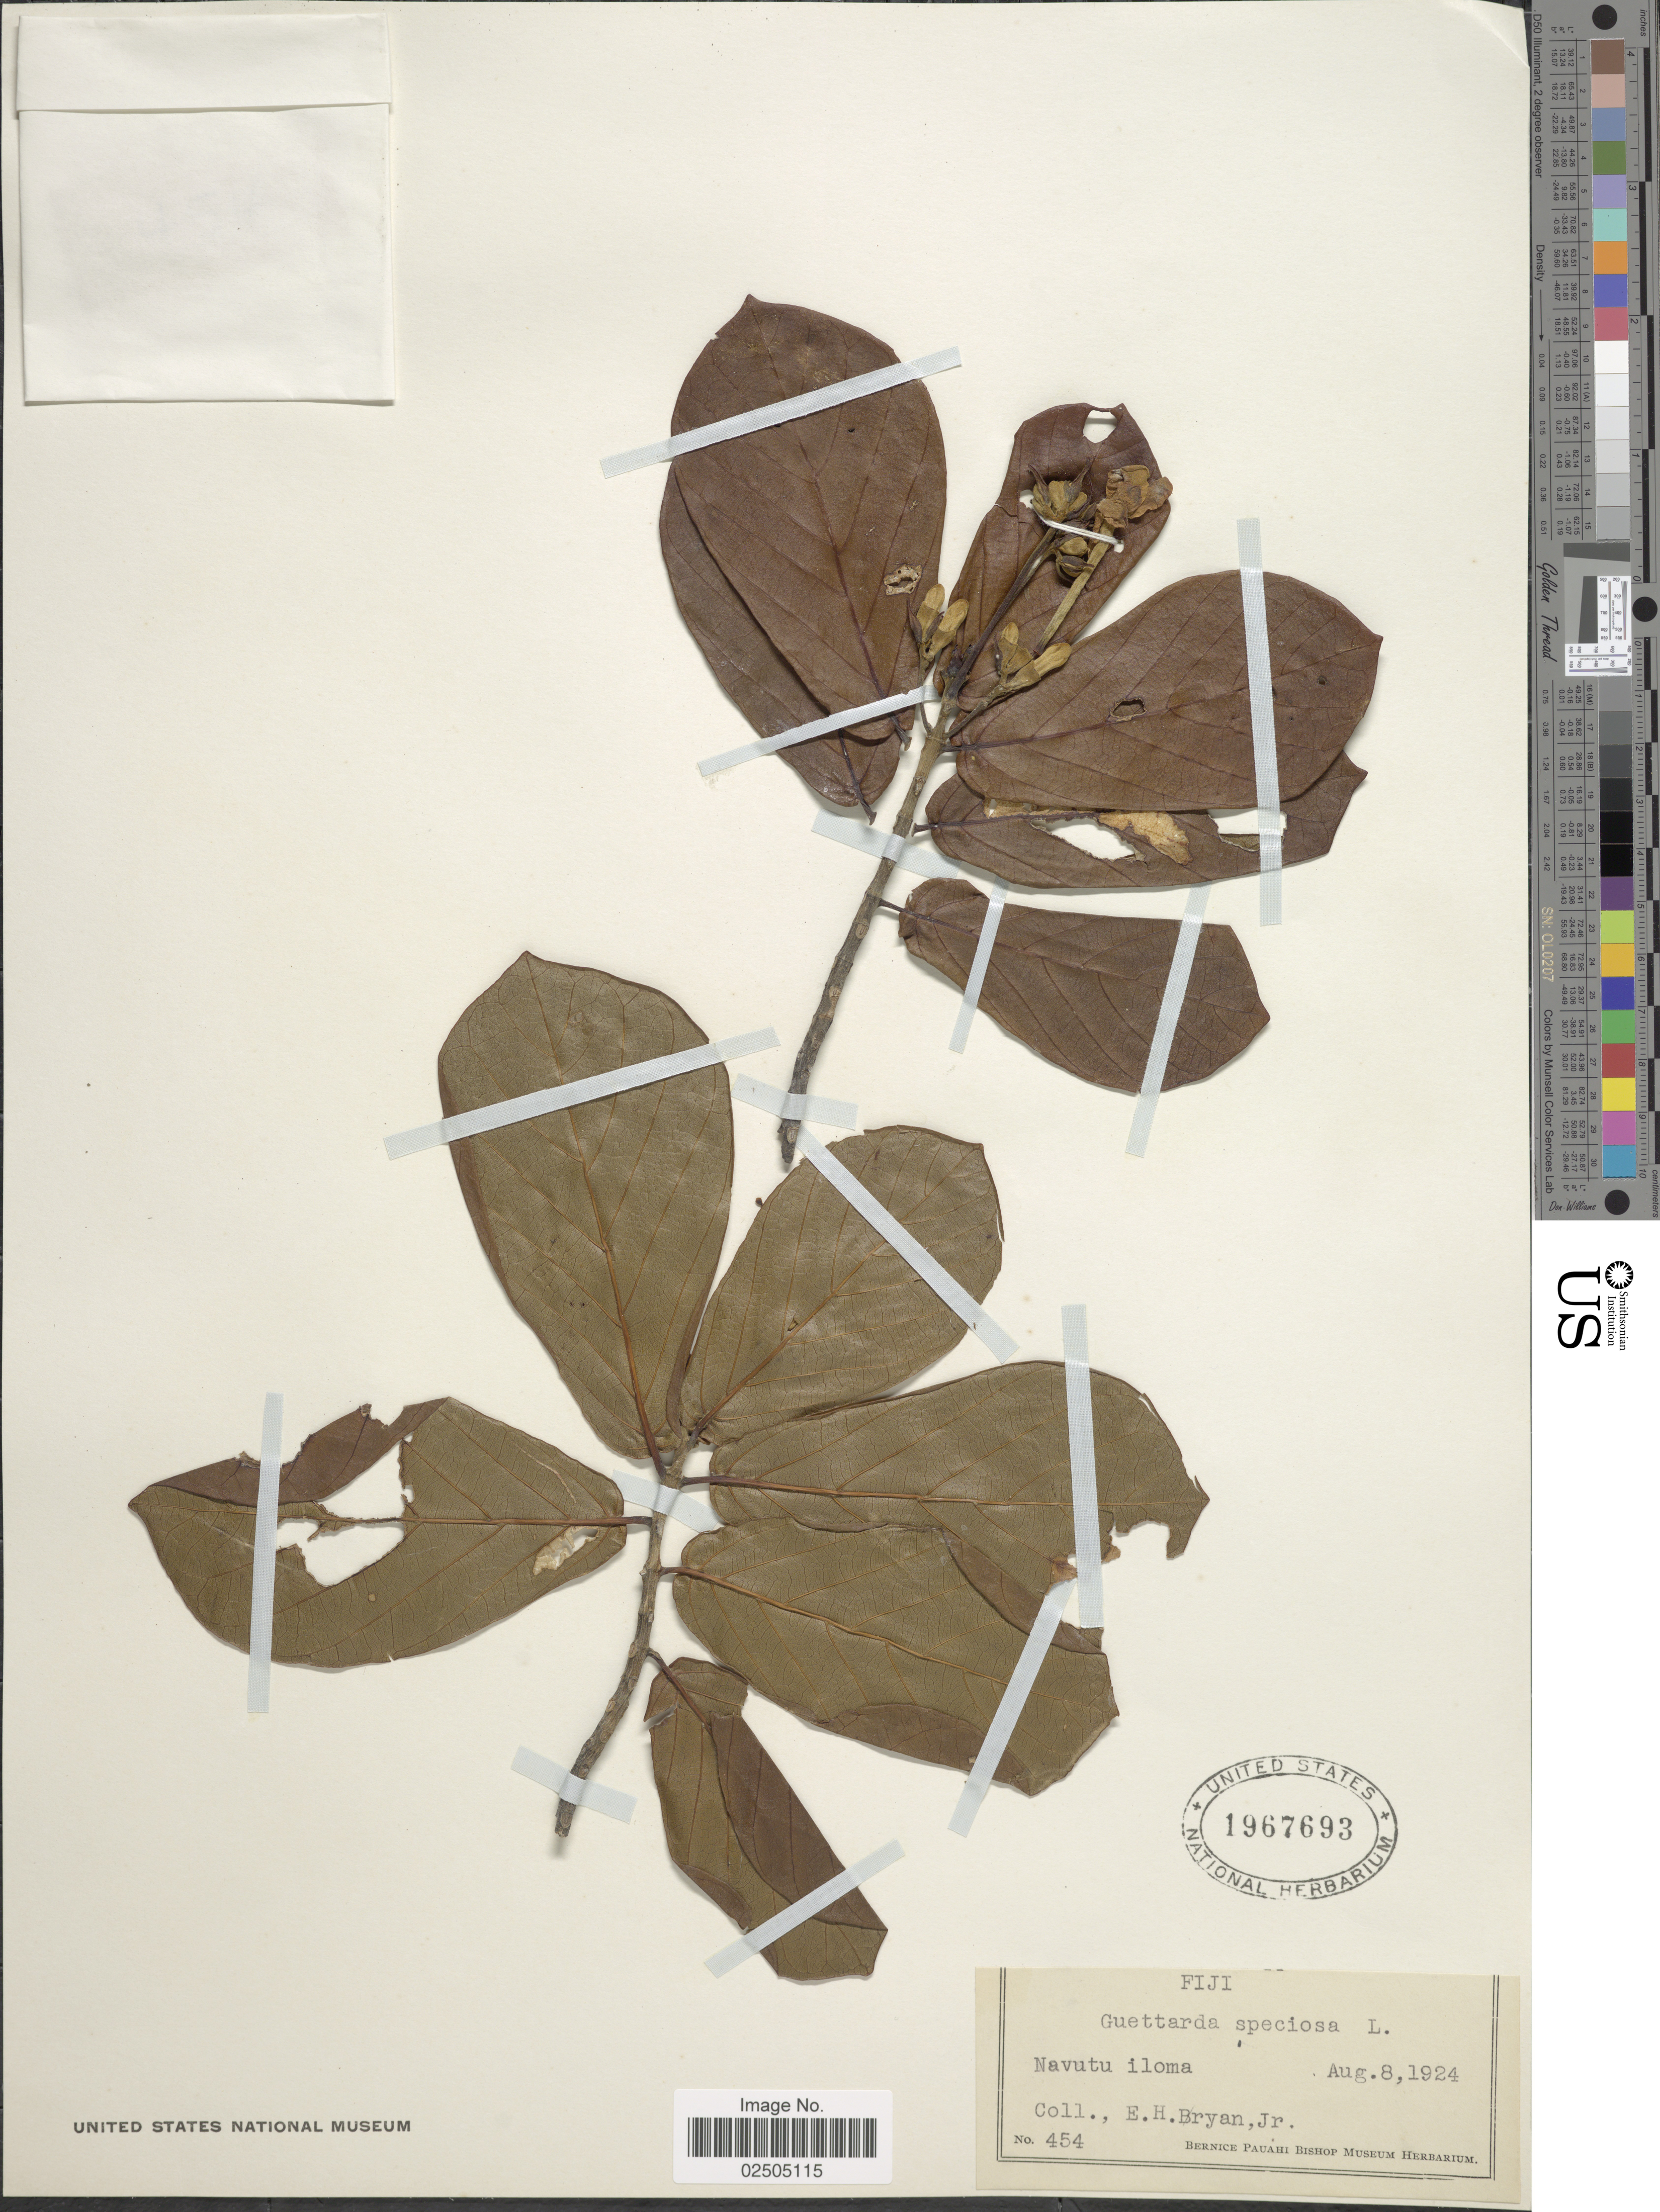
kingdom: Plantae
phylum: Tracheophyta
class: Magnoliopsida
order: Gentianales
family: Rubiaceae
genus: Guettarda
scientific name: Guettarda speciosa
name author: L.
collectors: E. Bryan Jr.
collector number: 454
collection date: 1924-08-08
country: Fiji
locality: Navutu iloma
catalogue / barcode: US 1967693